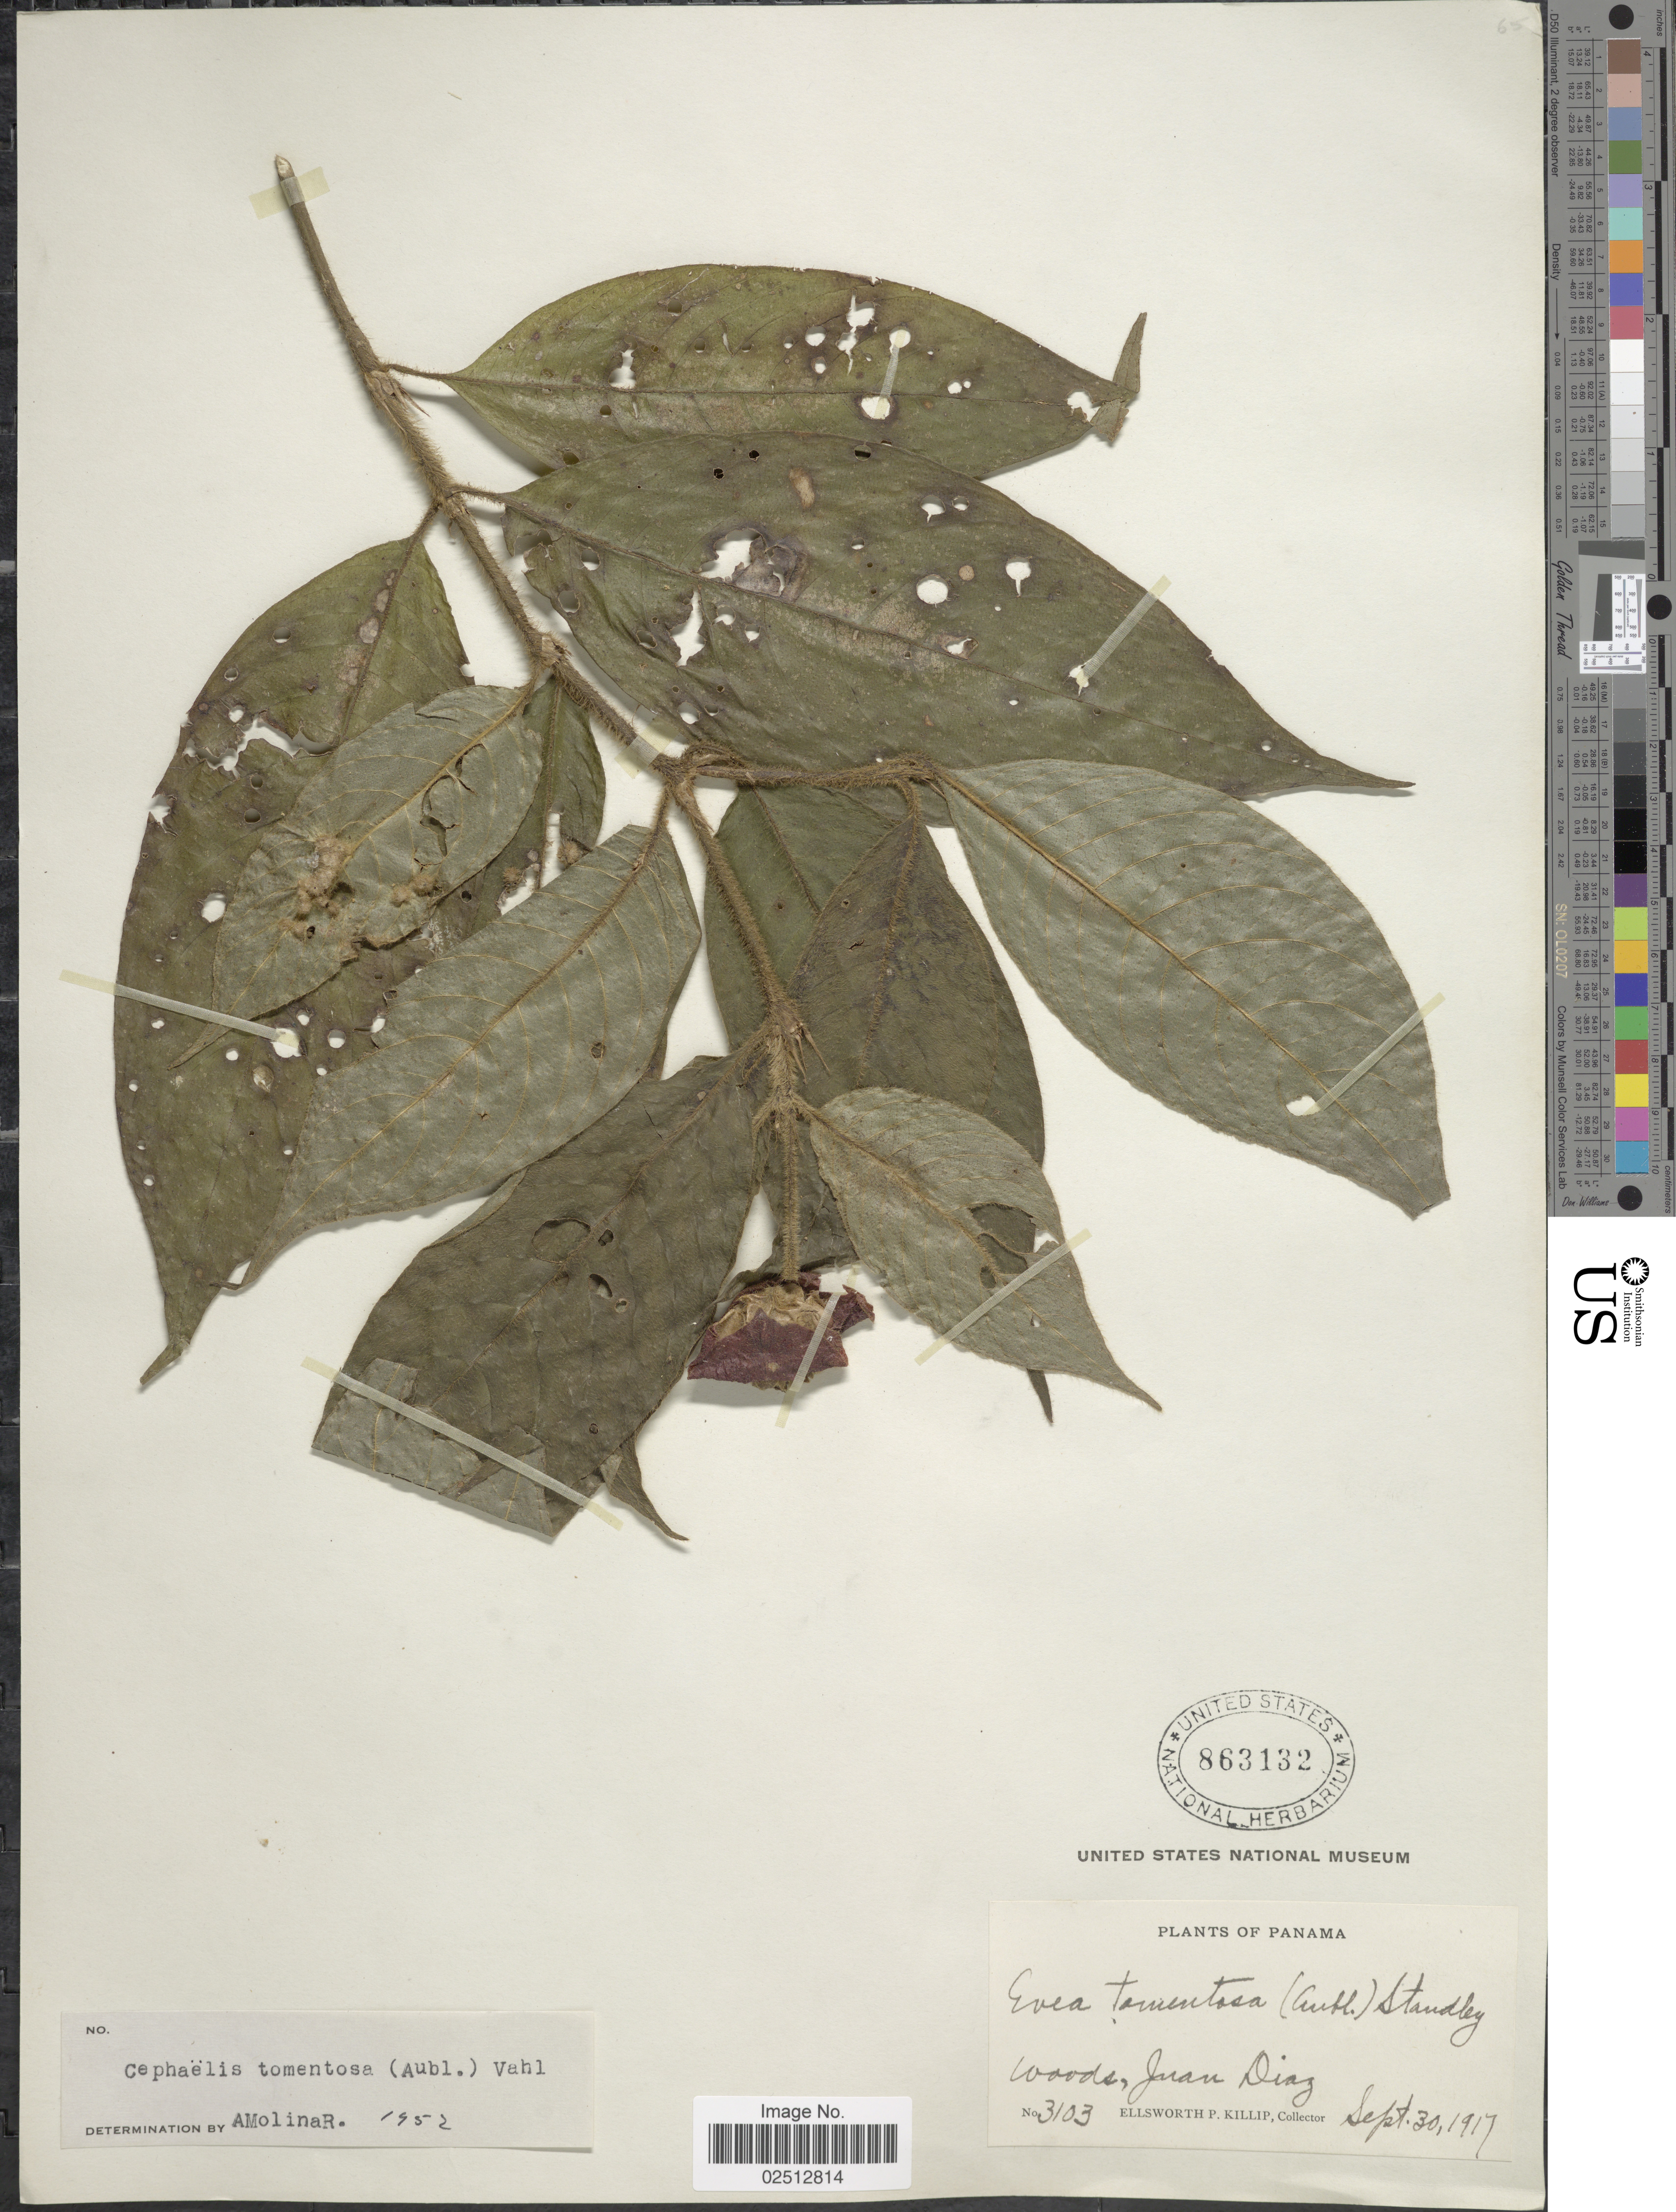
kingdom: Plantae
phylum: Tracheophyta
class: Magnoliopsida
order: Gentianales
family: Rubiaceae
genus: Psychotria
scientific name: Psychotria poeppigiana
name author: Müll. Arg.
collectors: E. P. Killip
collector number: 3103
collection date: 1917-09-30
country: Panama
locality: Woods, Juan Diaz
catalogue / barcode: US 863132